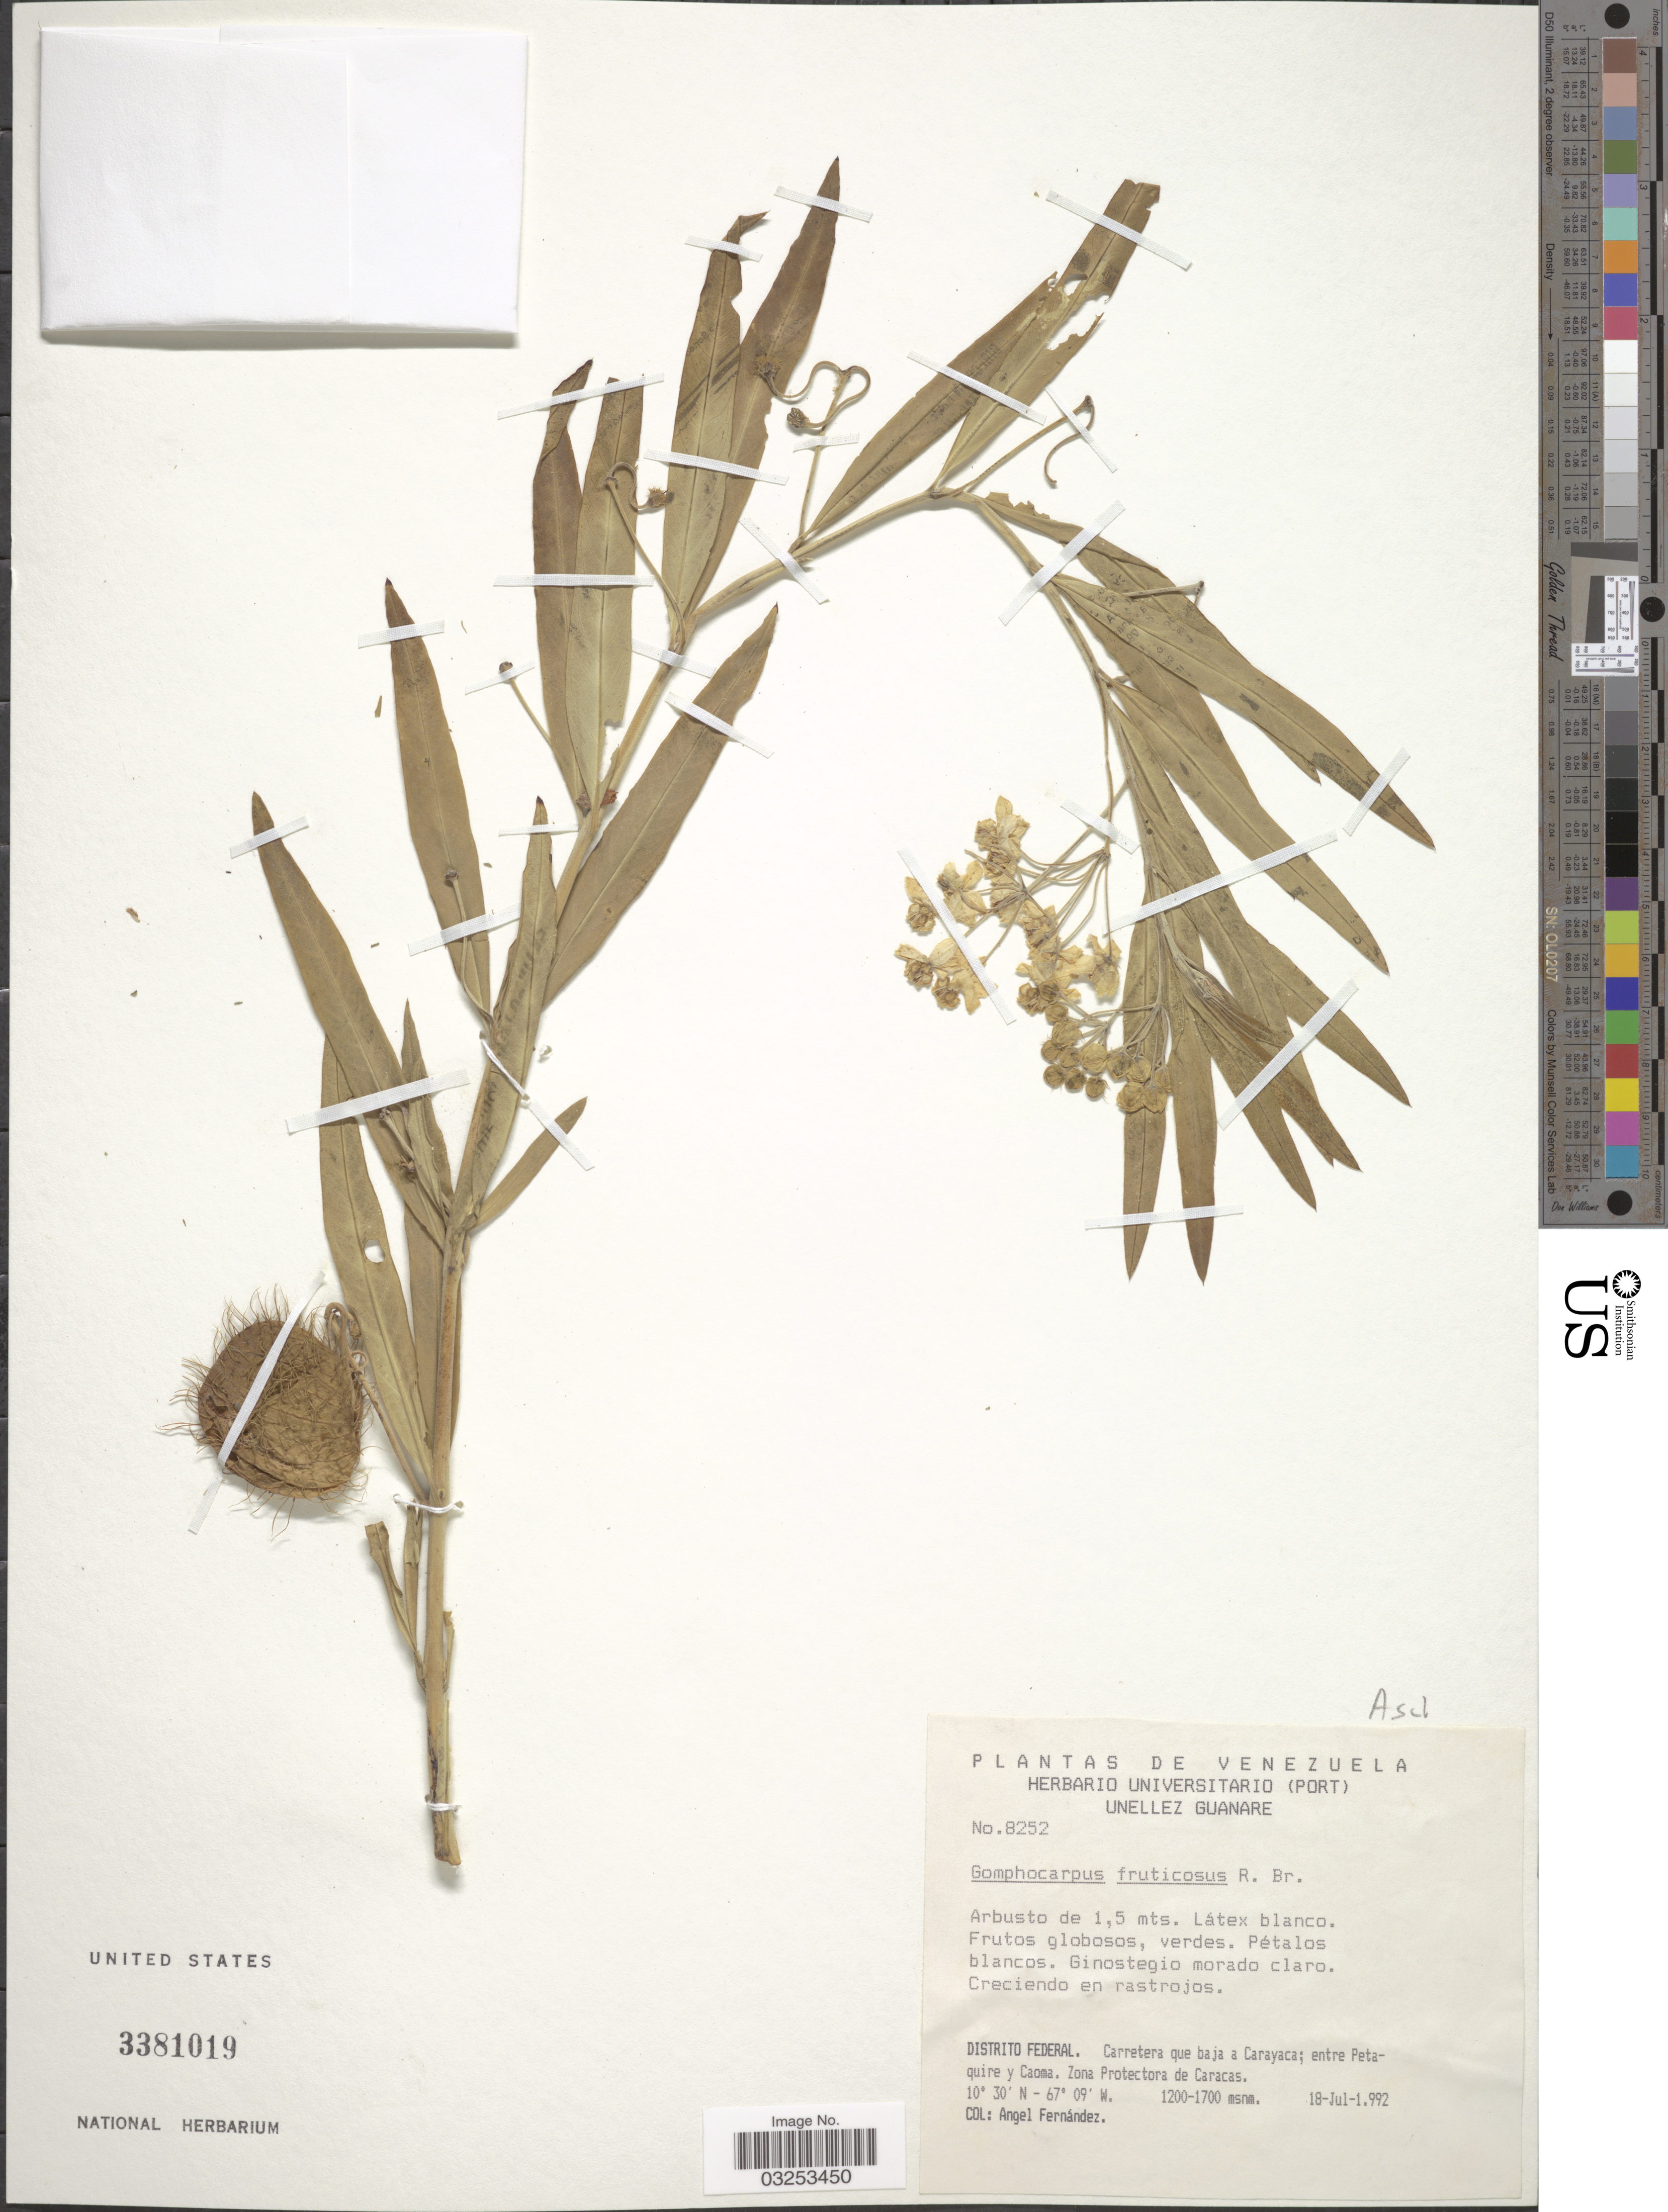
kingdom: Plantae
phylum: Tracheophyta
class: Magnoliopsida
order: Gentianales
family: Apocynaceae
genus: Gomphocarpus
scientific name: Gomphocarpus fruticosus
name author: (L.) W.T. Aiton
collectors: Á. Fernández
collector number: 8252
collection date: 1992-07-18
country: Venezuela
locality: Distrito Federal. Carretera que baja a Carayaca; entre Petaquire y Caoma. Zona Protectora de Caracas.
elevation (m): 1200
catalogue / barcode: US 3381019